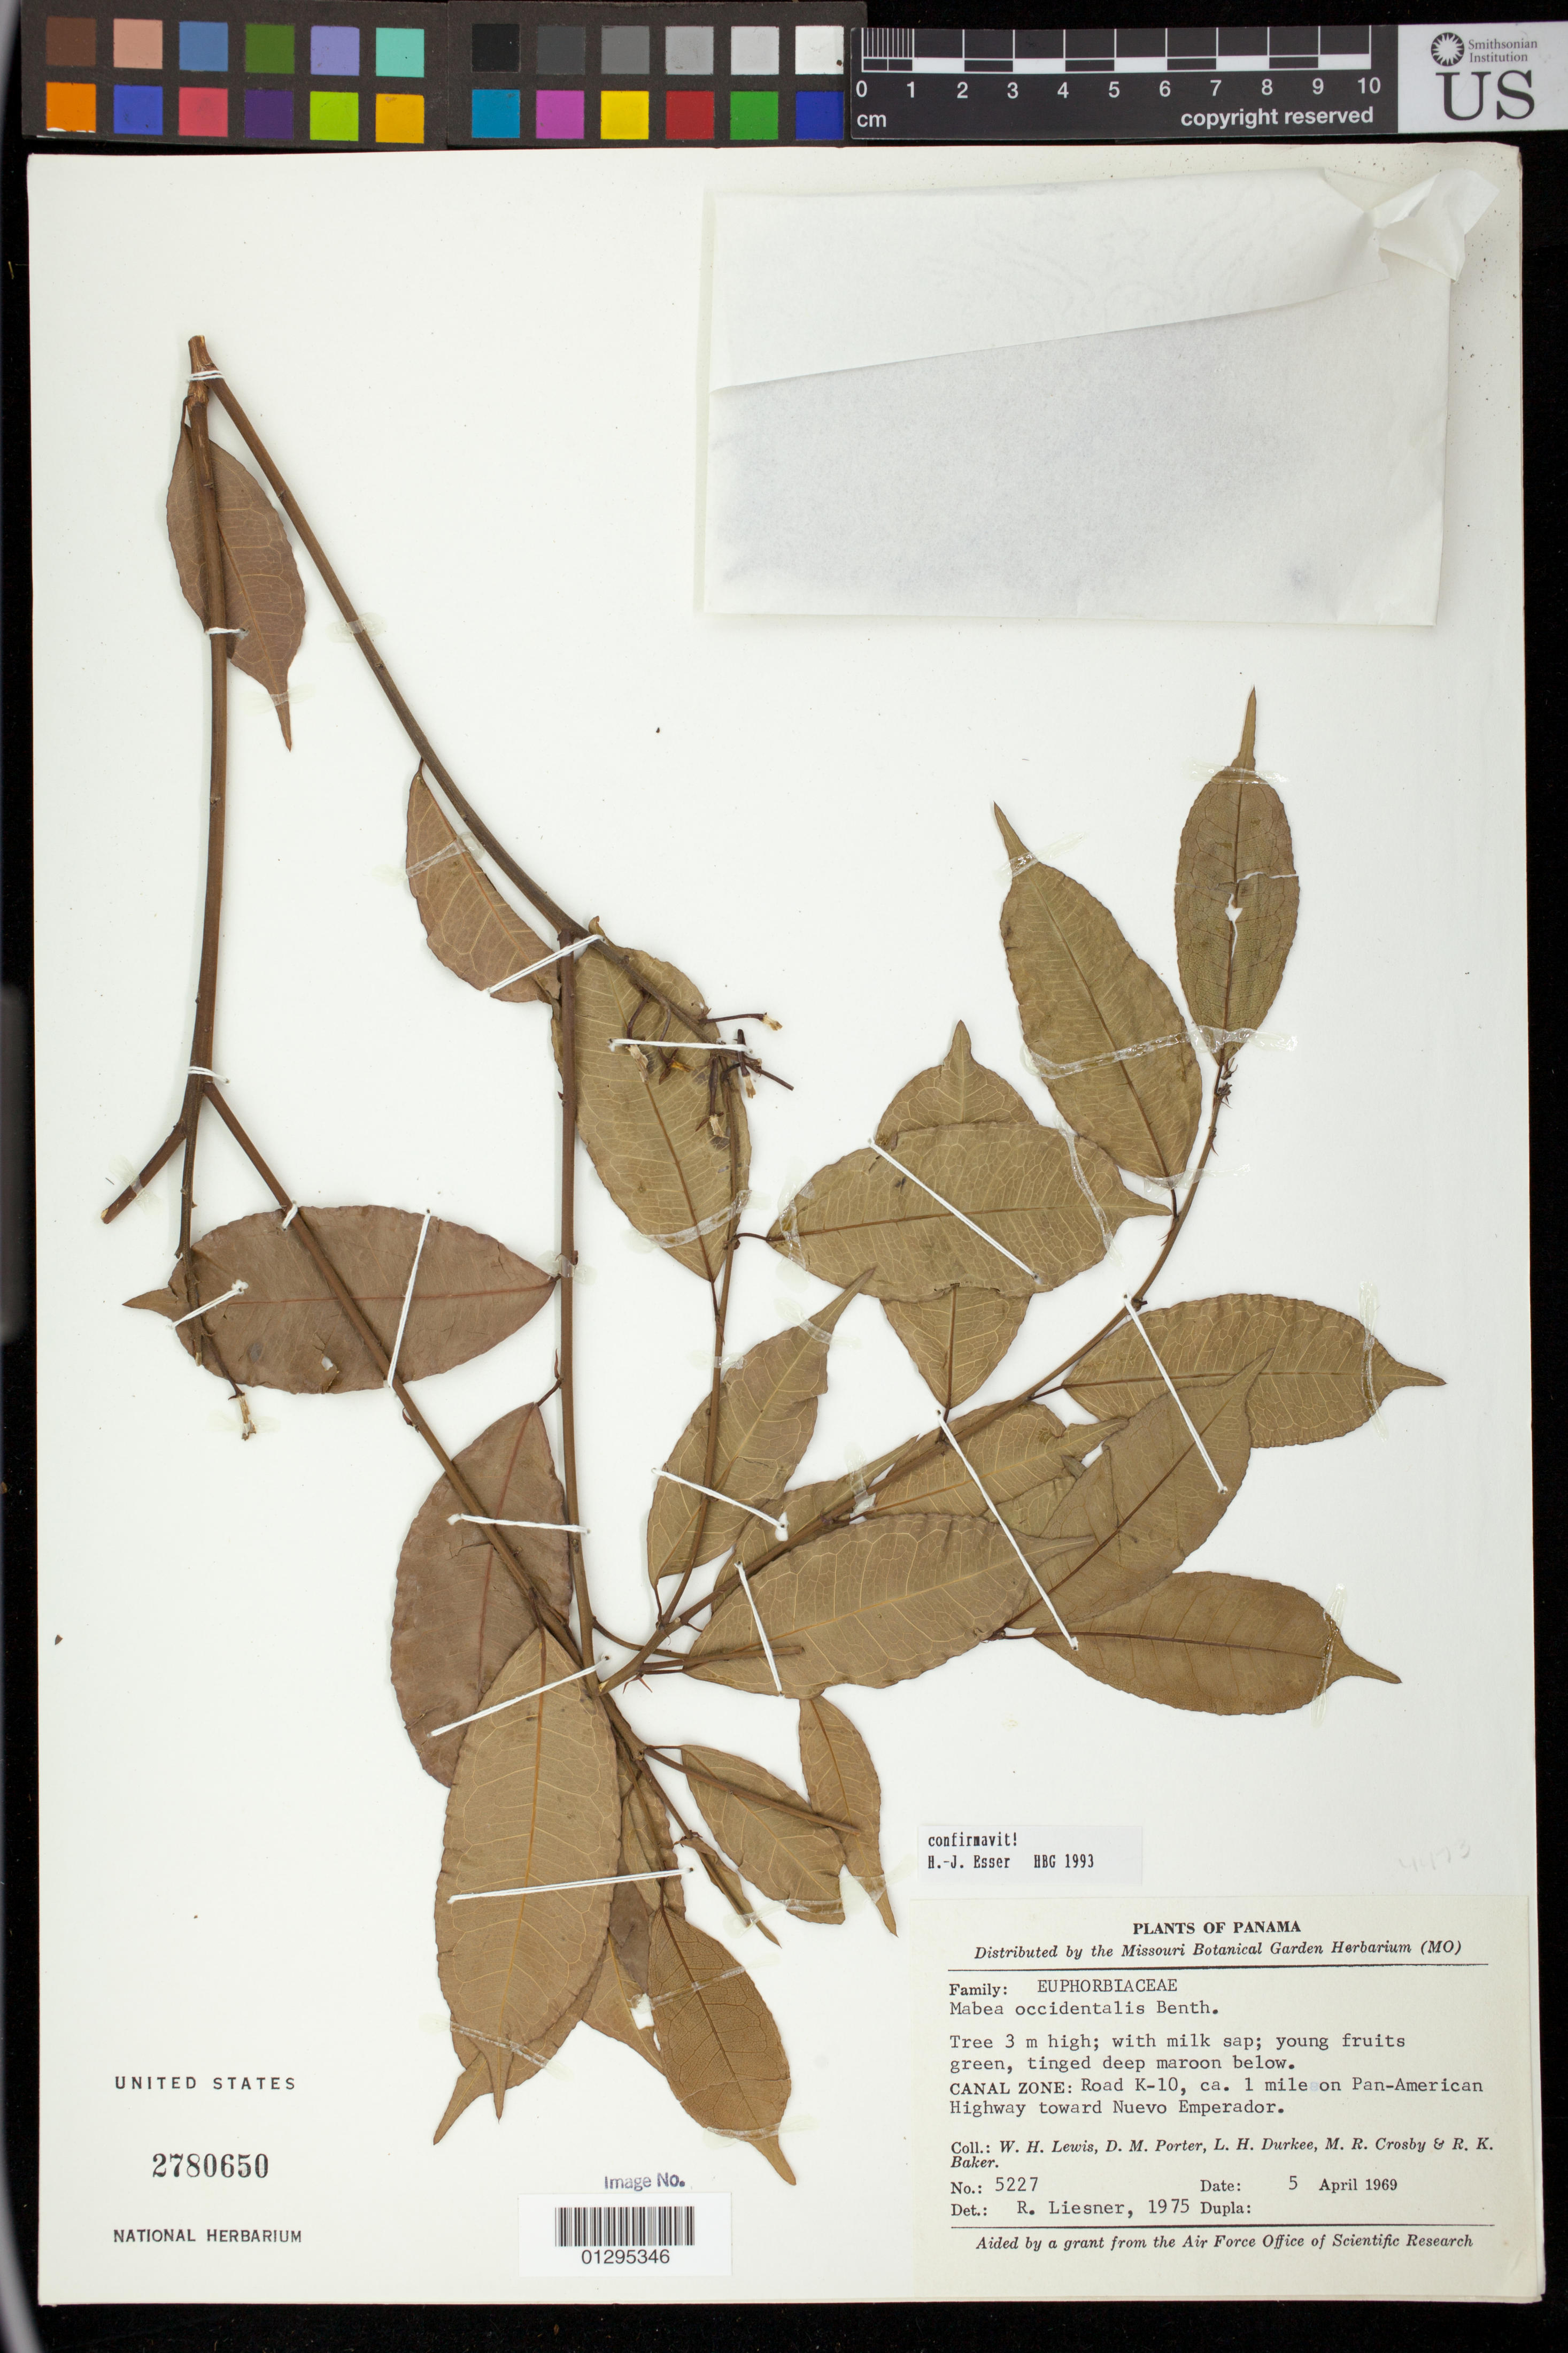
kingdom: Plantae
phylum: Tracheophyta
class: Magnoliopsida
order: Malpighiales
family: Euphorbiaceae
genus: Mabea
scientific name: Mabea occidentalis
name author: Benth.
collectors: W. H. Lewis, D. M. Porter, L. H. Durkee, M. R. Crosby & R. K. Baker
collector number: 5227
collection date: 1969-04-05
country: Panama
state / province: Panamá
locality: Road K-10, ca. 1 mile on Pan-American Highway toward Nuevo Emperador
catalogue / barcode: US 2780650